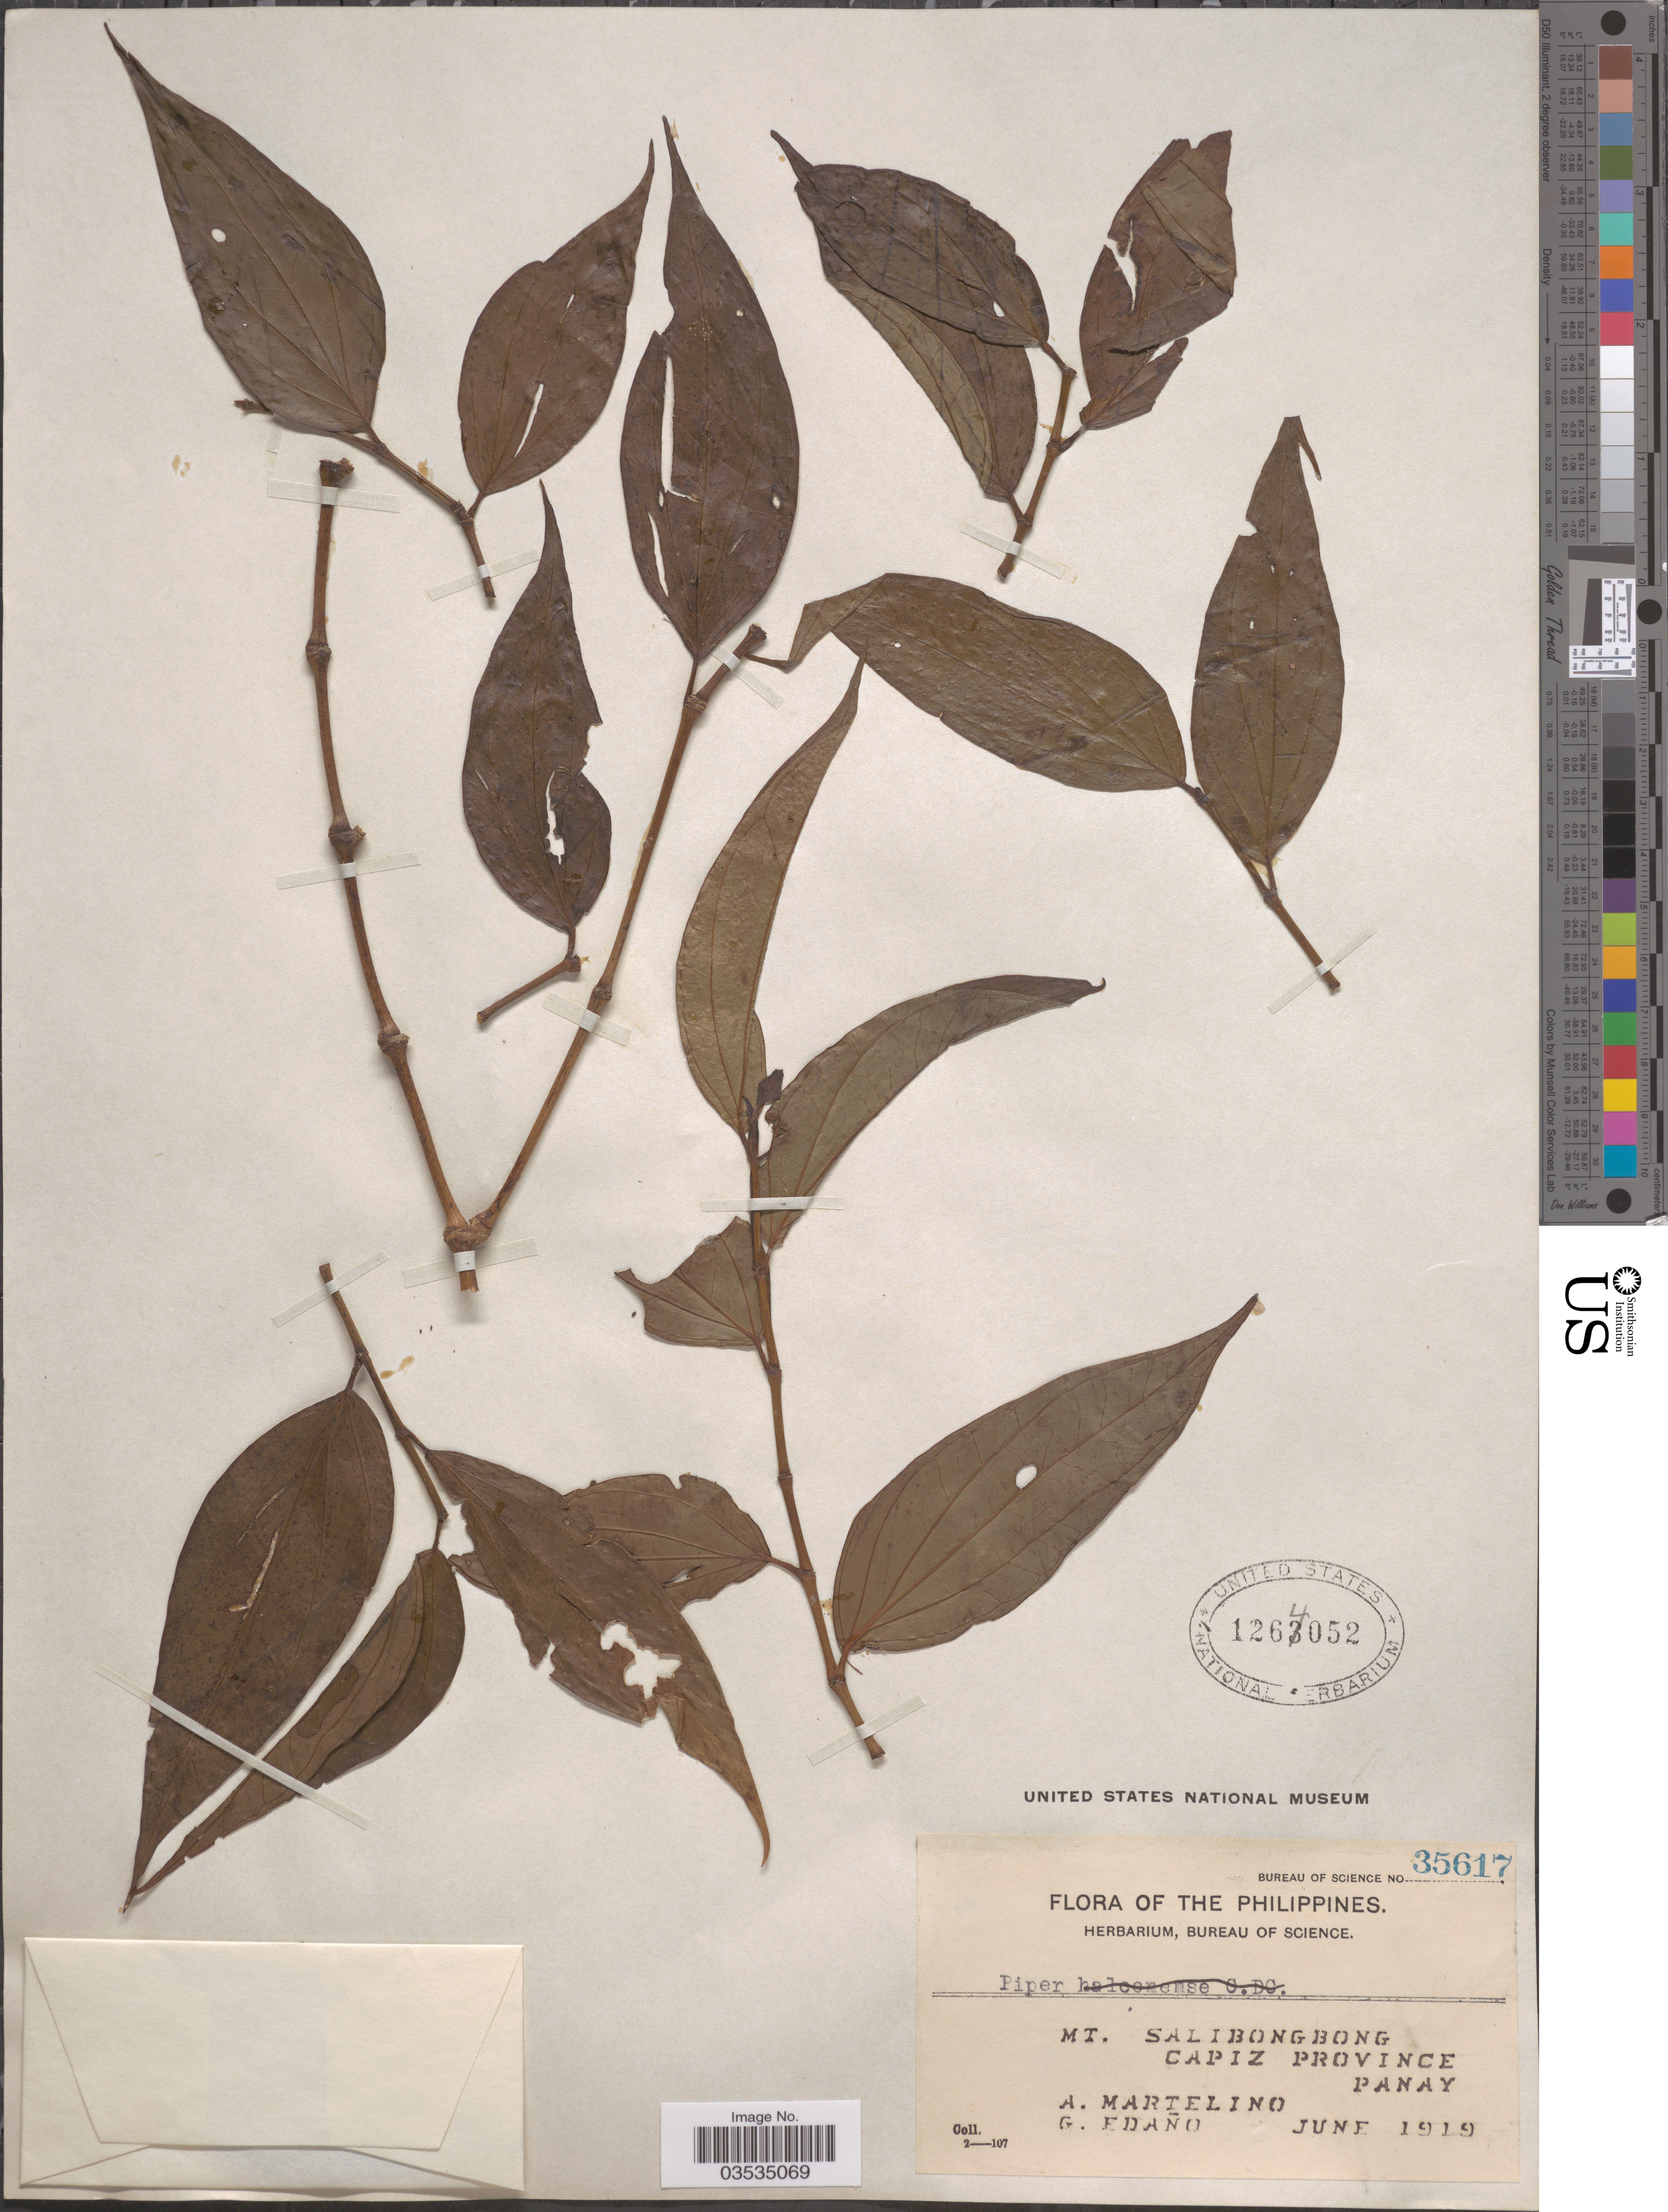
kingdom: Plantae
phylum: Tracheophyta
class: Magnoliopsida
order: Piperales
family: Piperaceae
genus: Piper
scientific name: Piper sp.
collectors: A. Martelino & G. Edaño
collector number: Bureau of Science 35617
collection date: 1919-06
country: Philippines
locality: Mt. Salibongbong Capiz Province, Panay.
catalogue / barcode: US 1264052